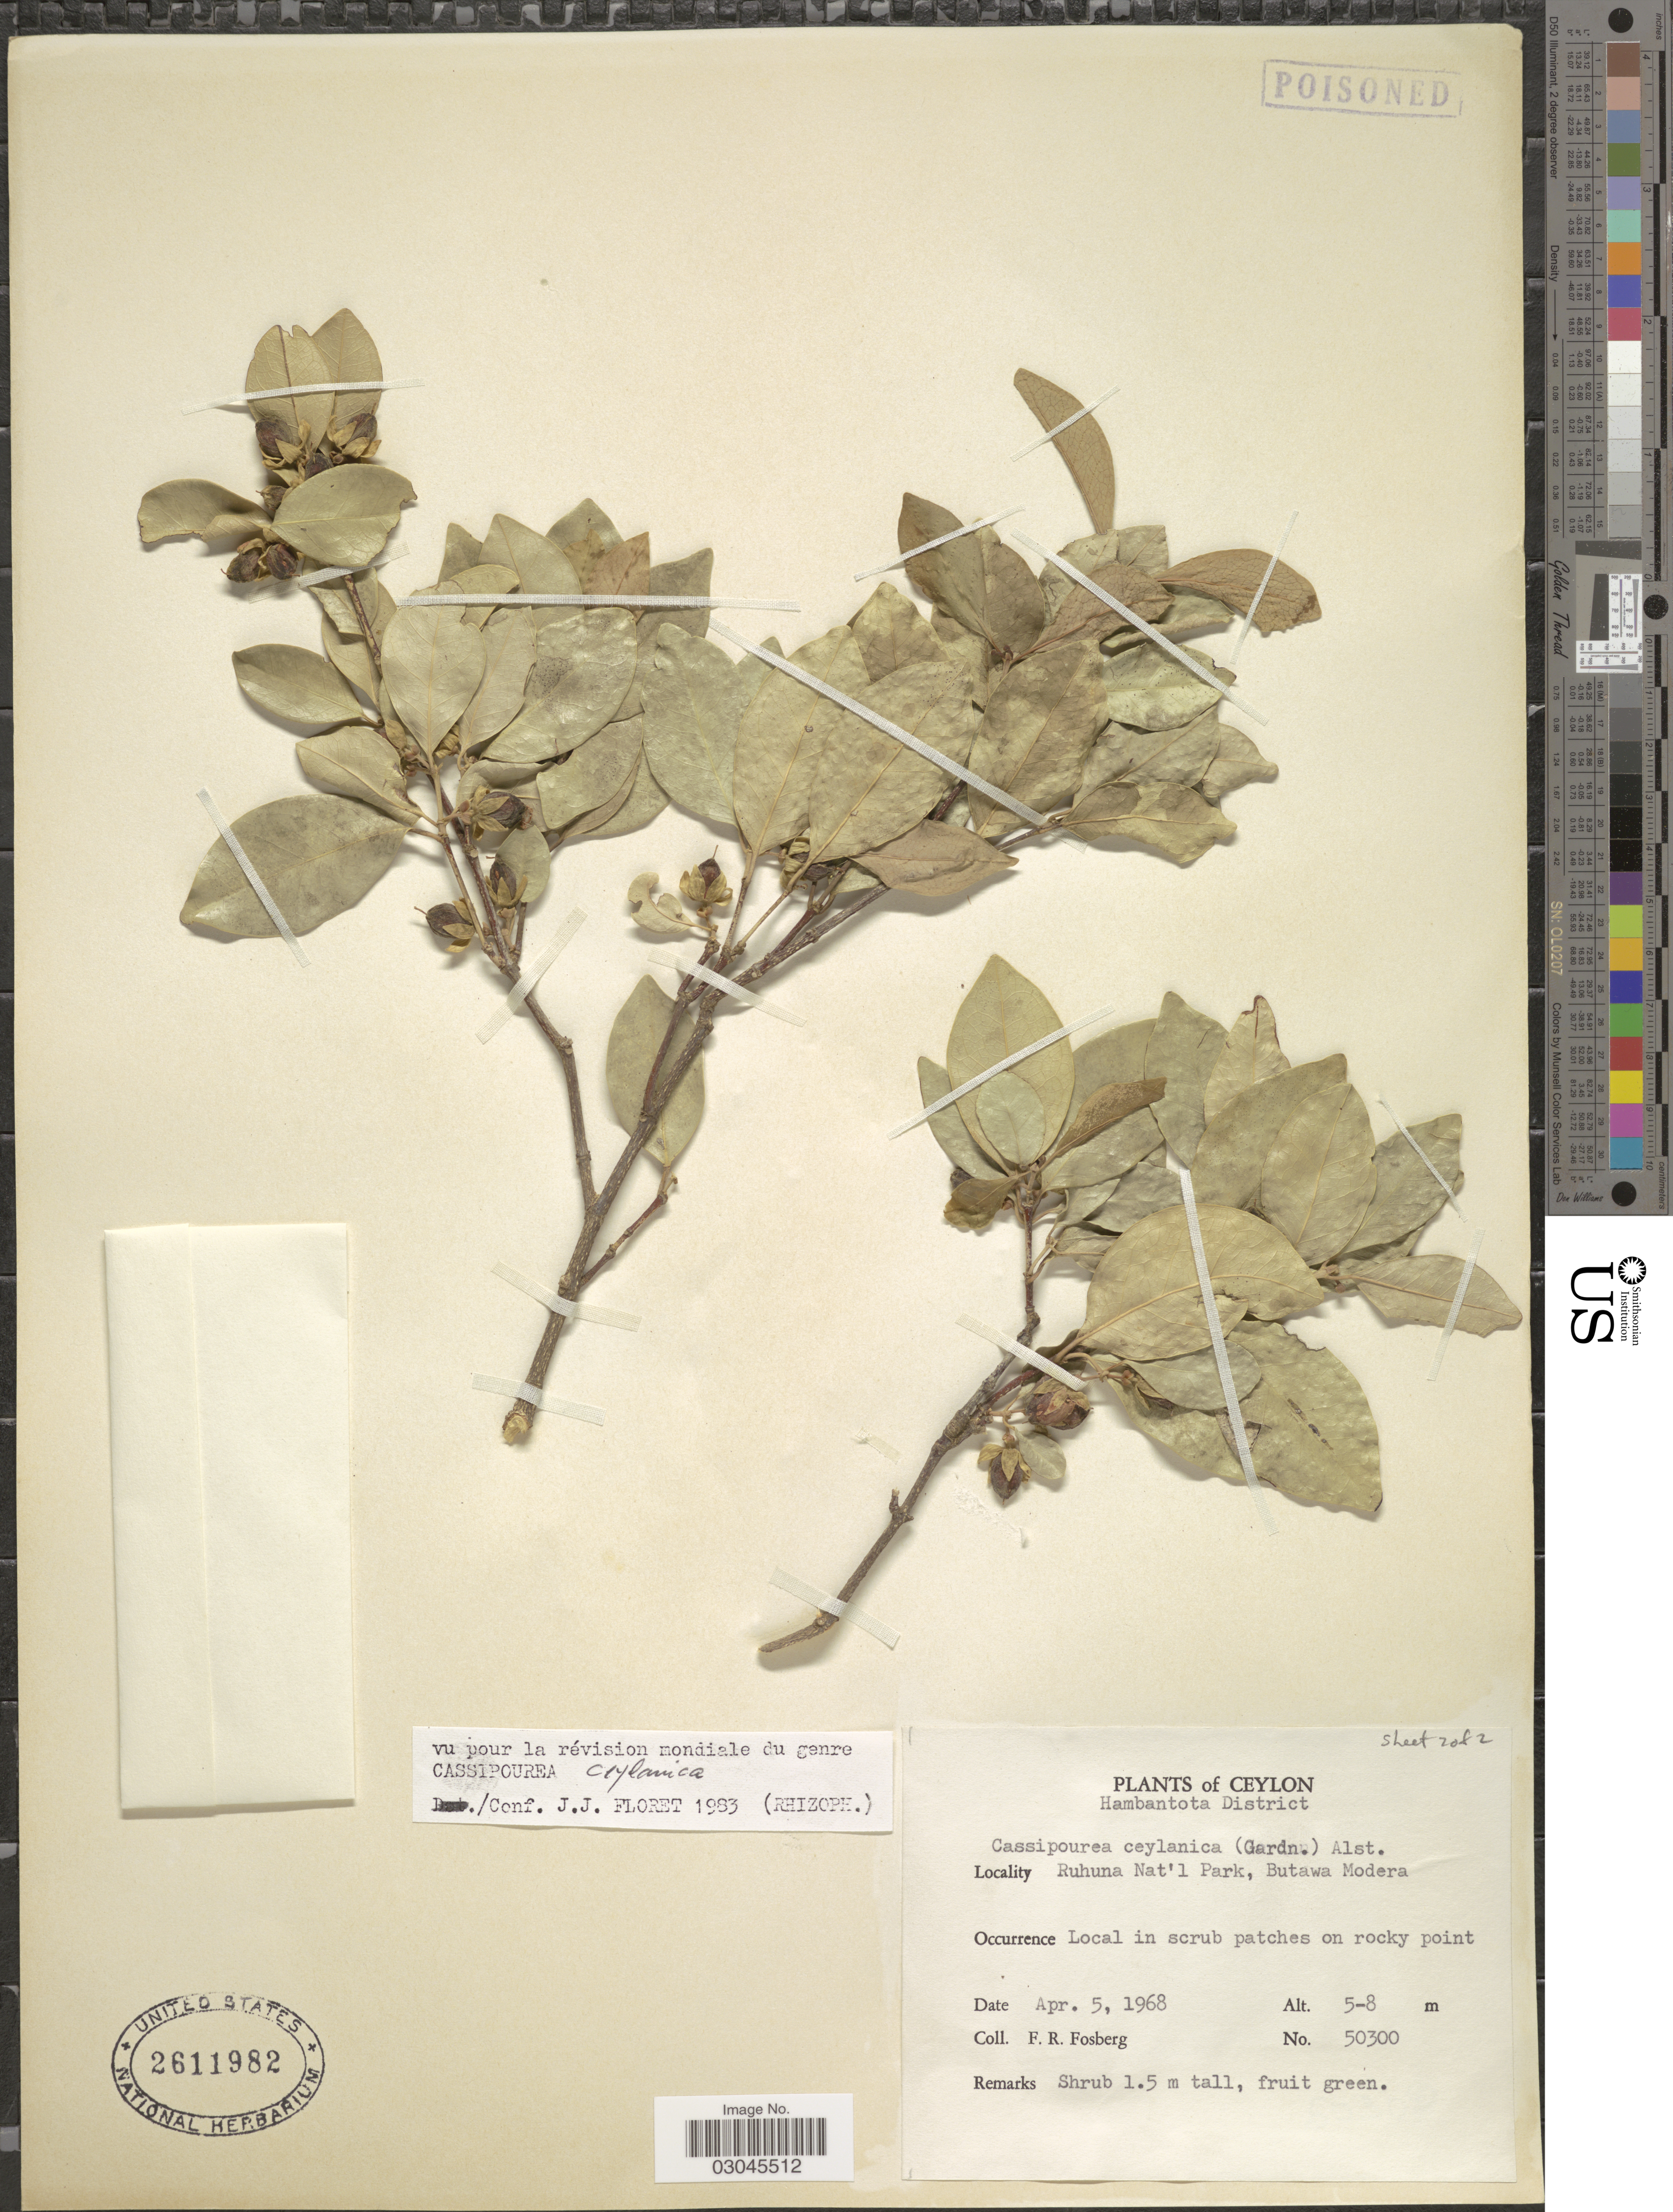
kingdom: Plantae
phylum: Tracheophyta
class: Magnoliopsida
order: Malpighiales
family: Rhizophoraceae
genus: Cassipourea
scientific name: Cassipourea ceylanica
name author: (Gardner) Alston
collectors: F. R. Fosberg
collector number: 50300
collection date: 1968-04-05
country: Sri Lanka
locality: Ceylon. Hambantota District. Ruhuna Nat'l Park, Butawa Modera.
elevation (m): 5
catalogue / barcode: US 2611982